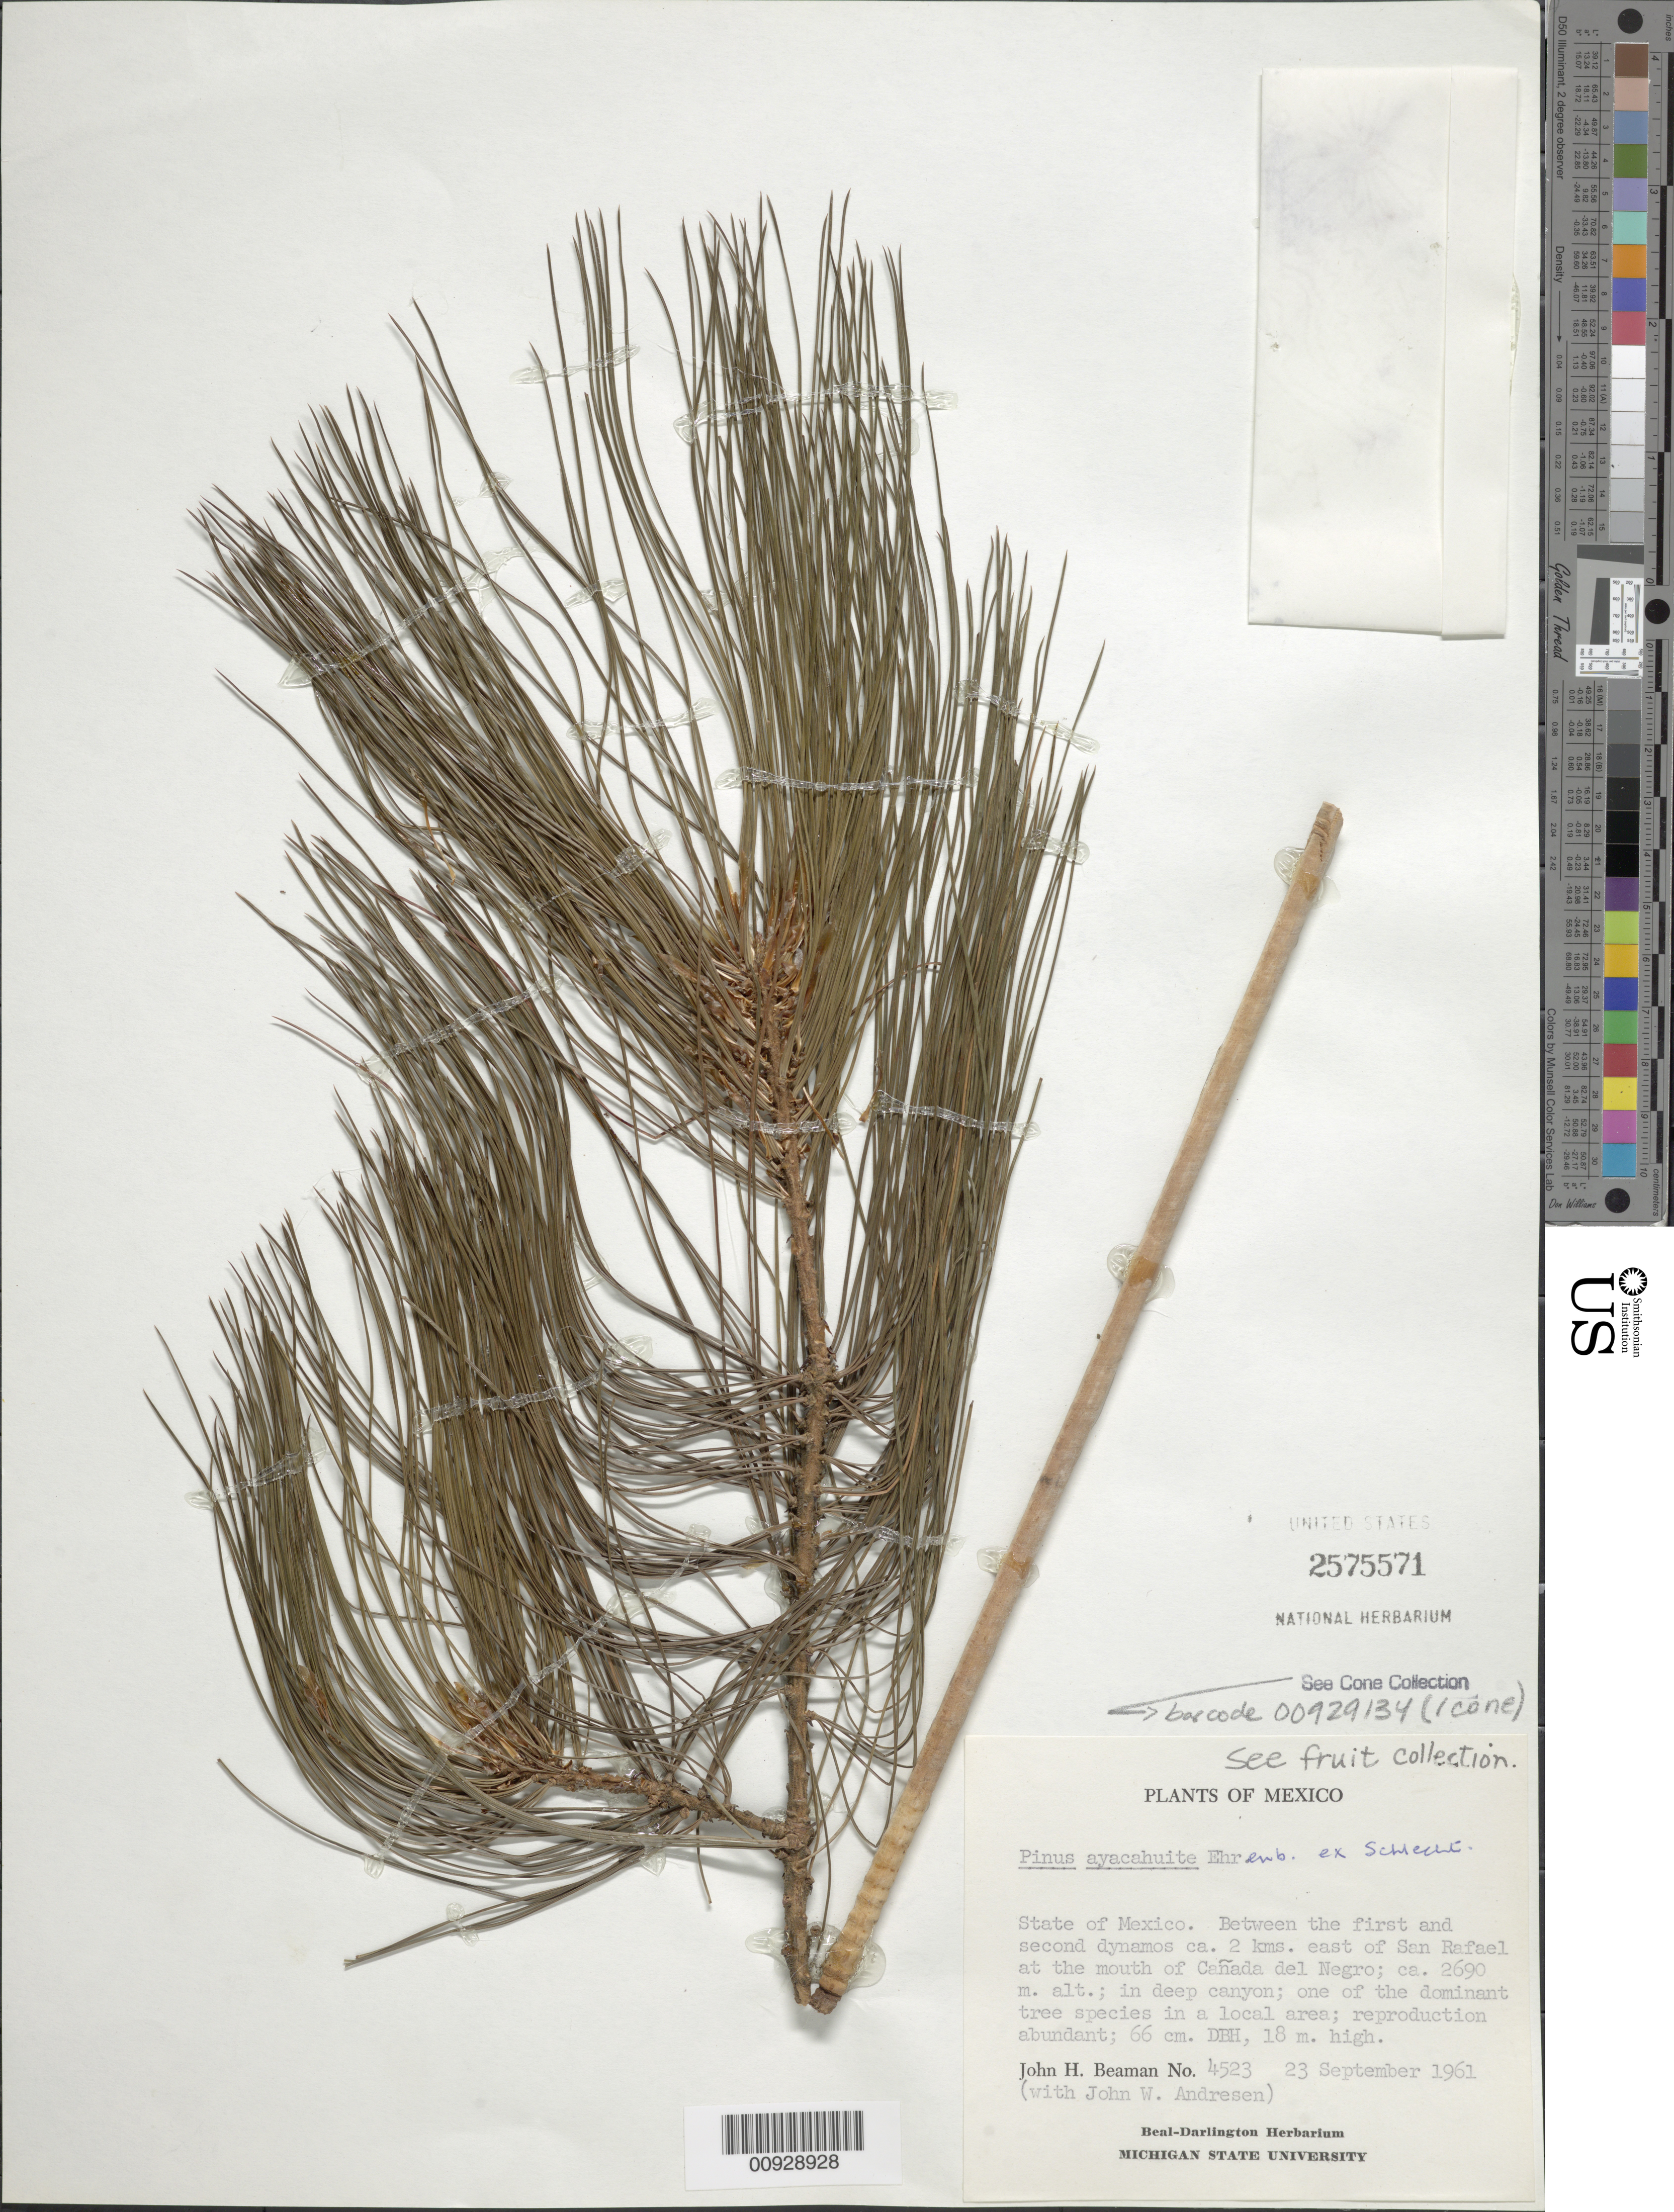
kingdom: Plantae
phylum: Tracheophyta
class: Pinopsida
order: Pinales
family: Pinaceae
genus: Pinus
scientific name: Pinus ayacahuite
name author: Ehrenb. ex Schltdl.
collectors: J. H. Beaman & J. Andrésen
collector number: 4523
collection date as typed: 23 Sep 1961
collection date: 1961-09-23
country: Mexico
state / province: México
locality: Between the first and the second dynamos ca. 2 km. east of San Rafael at the mouth of Cañada del Negro.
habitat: In deep canyon; one of the dominant tree species in a local area.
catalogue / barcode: US 2575571